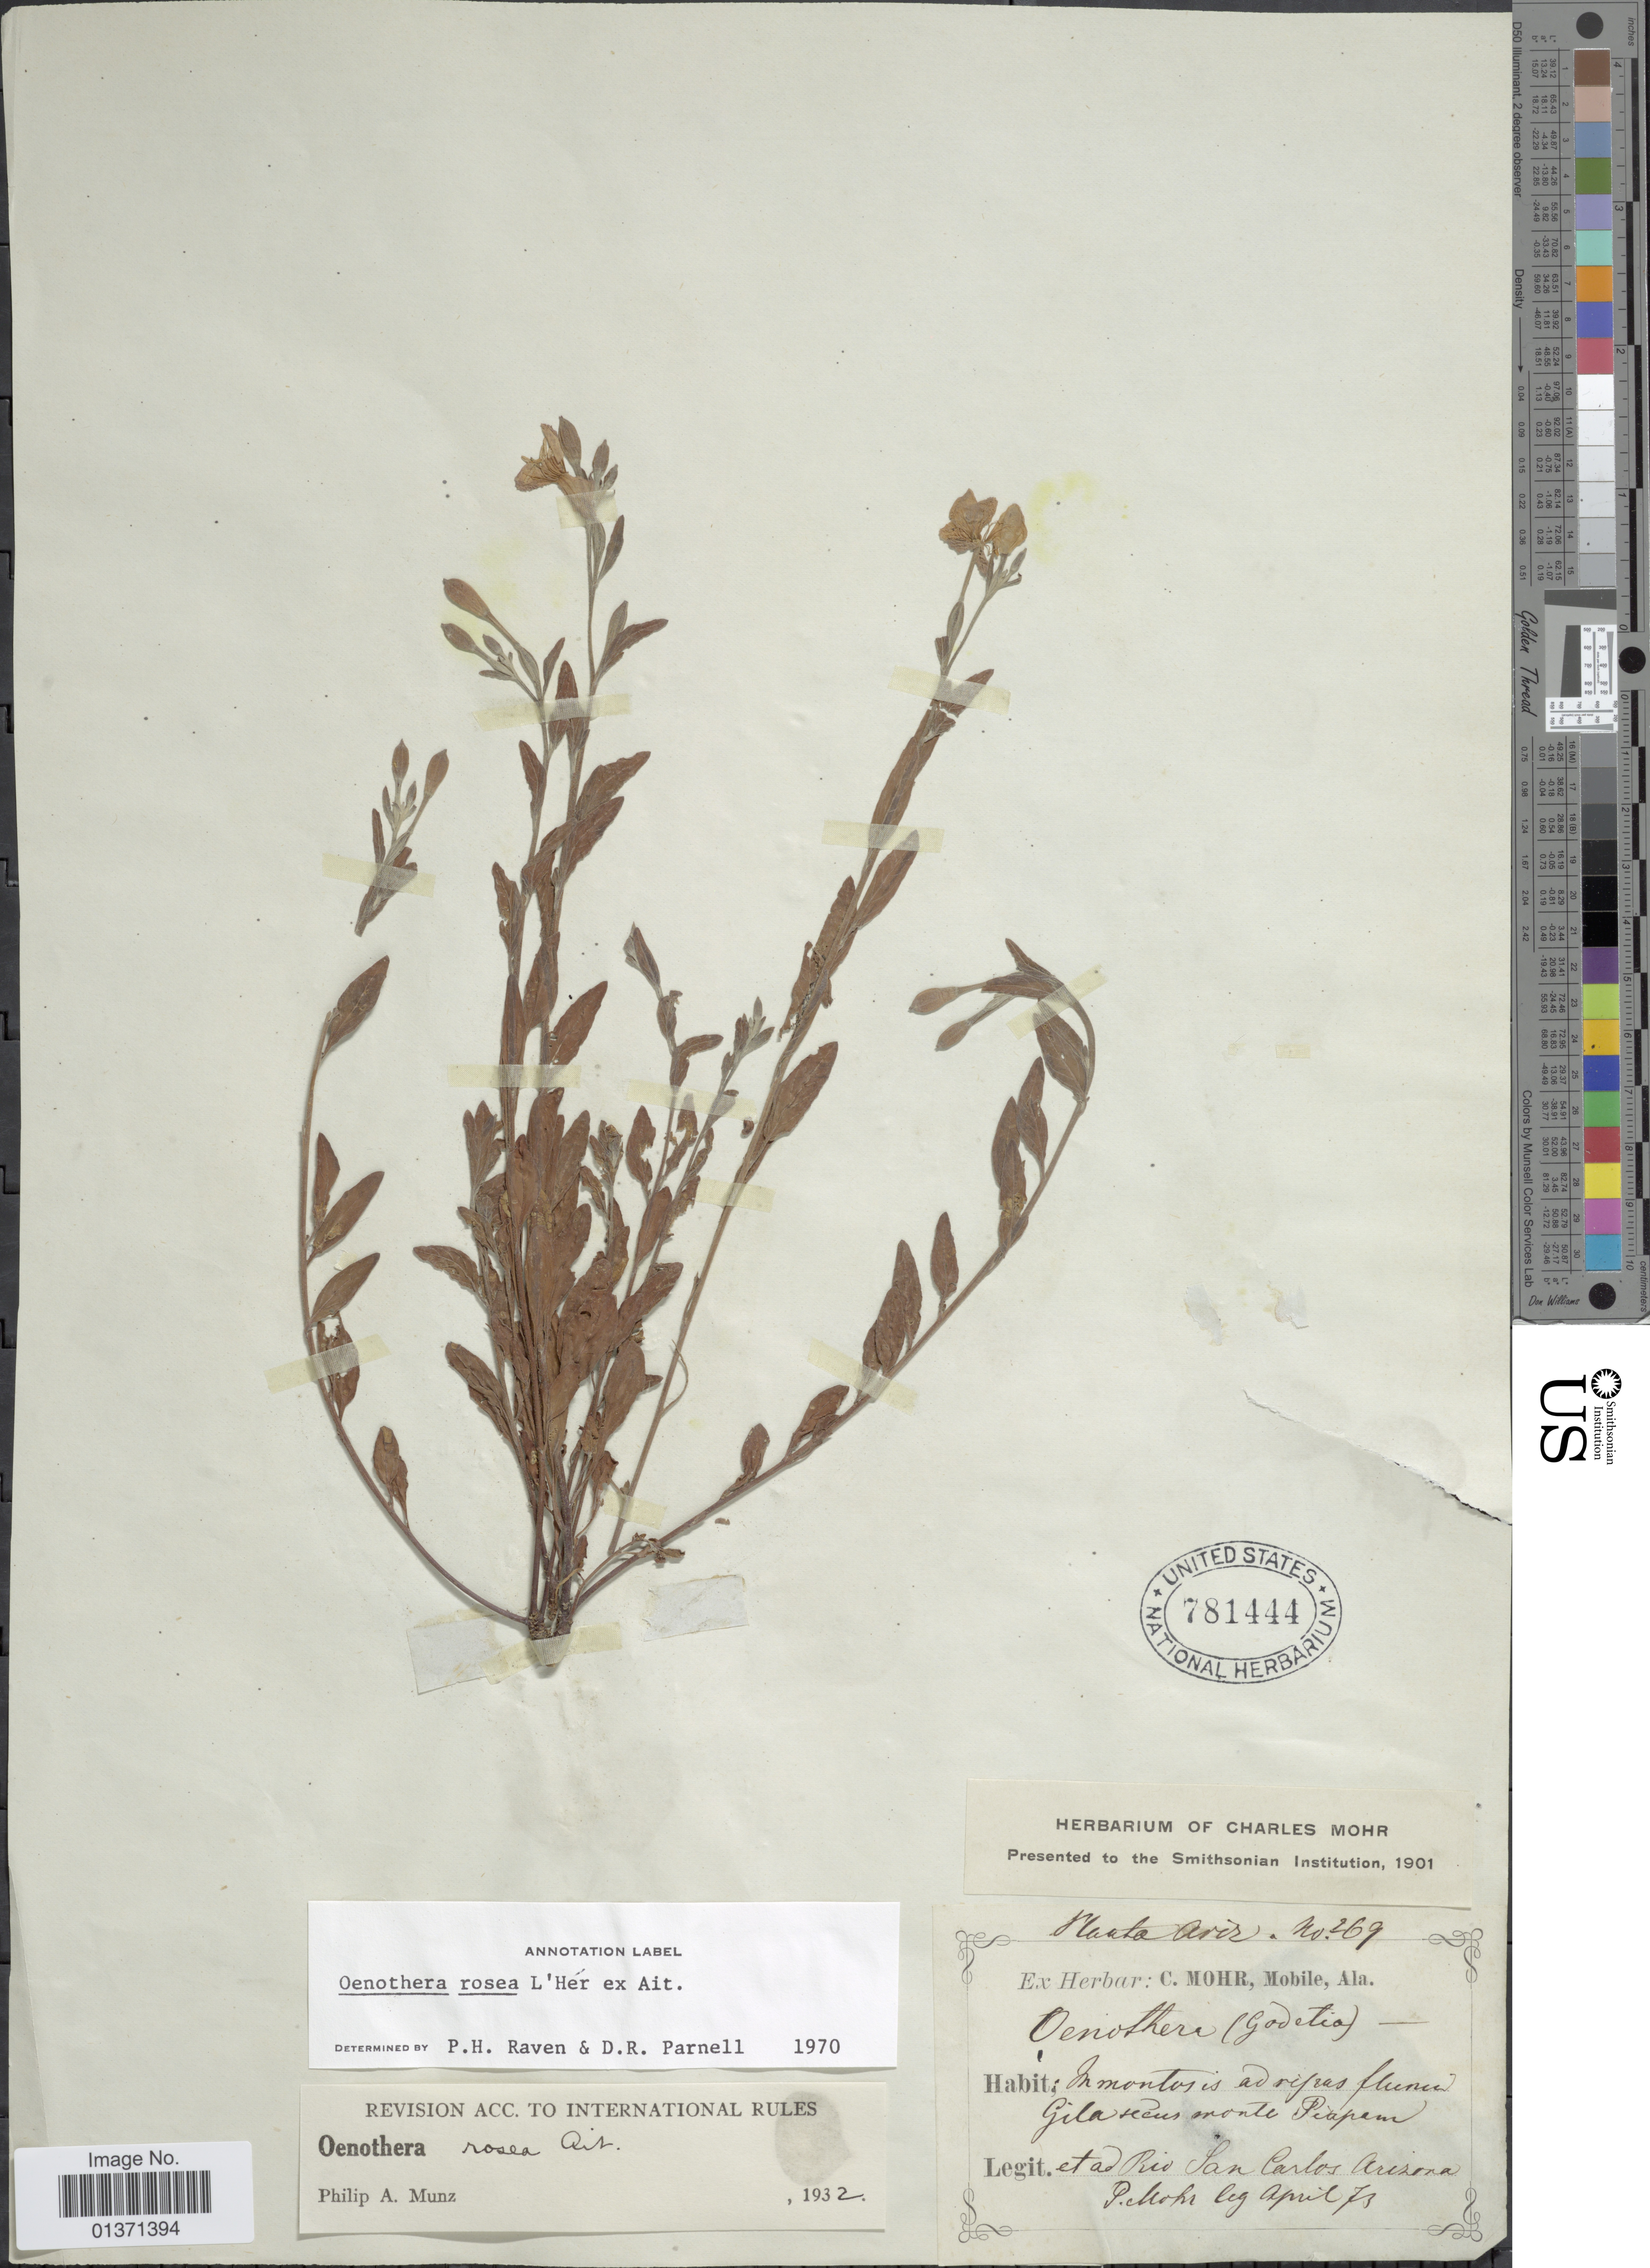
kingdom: Plantae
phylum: Tracheophyta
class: Magnoliopsida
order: Myrtales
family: Onagraceae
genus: Oenothera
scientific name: Oenothera platanorum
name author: P.H. Raven & D.R. Parn.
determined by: Wagner, W. L., (BOT), Smithsonian Institution - National Museum of Natural History (UNITED STATES)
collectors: P. F. Mohr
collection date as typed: Transcribed d/m/y: /4/73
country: United States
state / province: Arizona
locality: Rio San Carlos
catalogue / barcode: US 781444